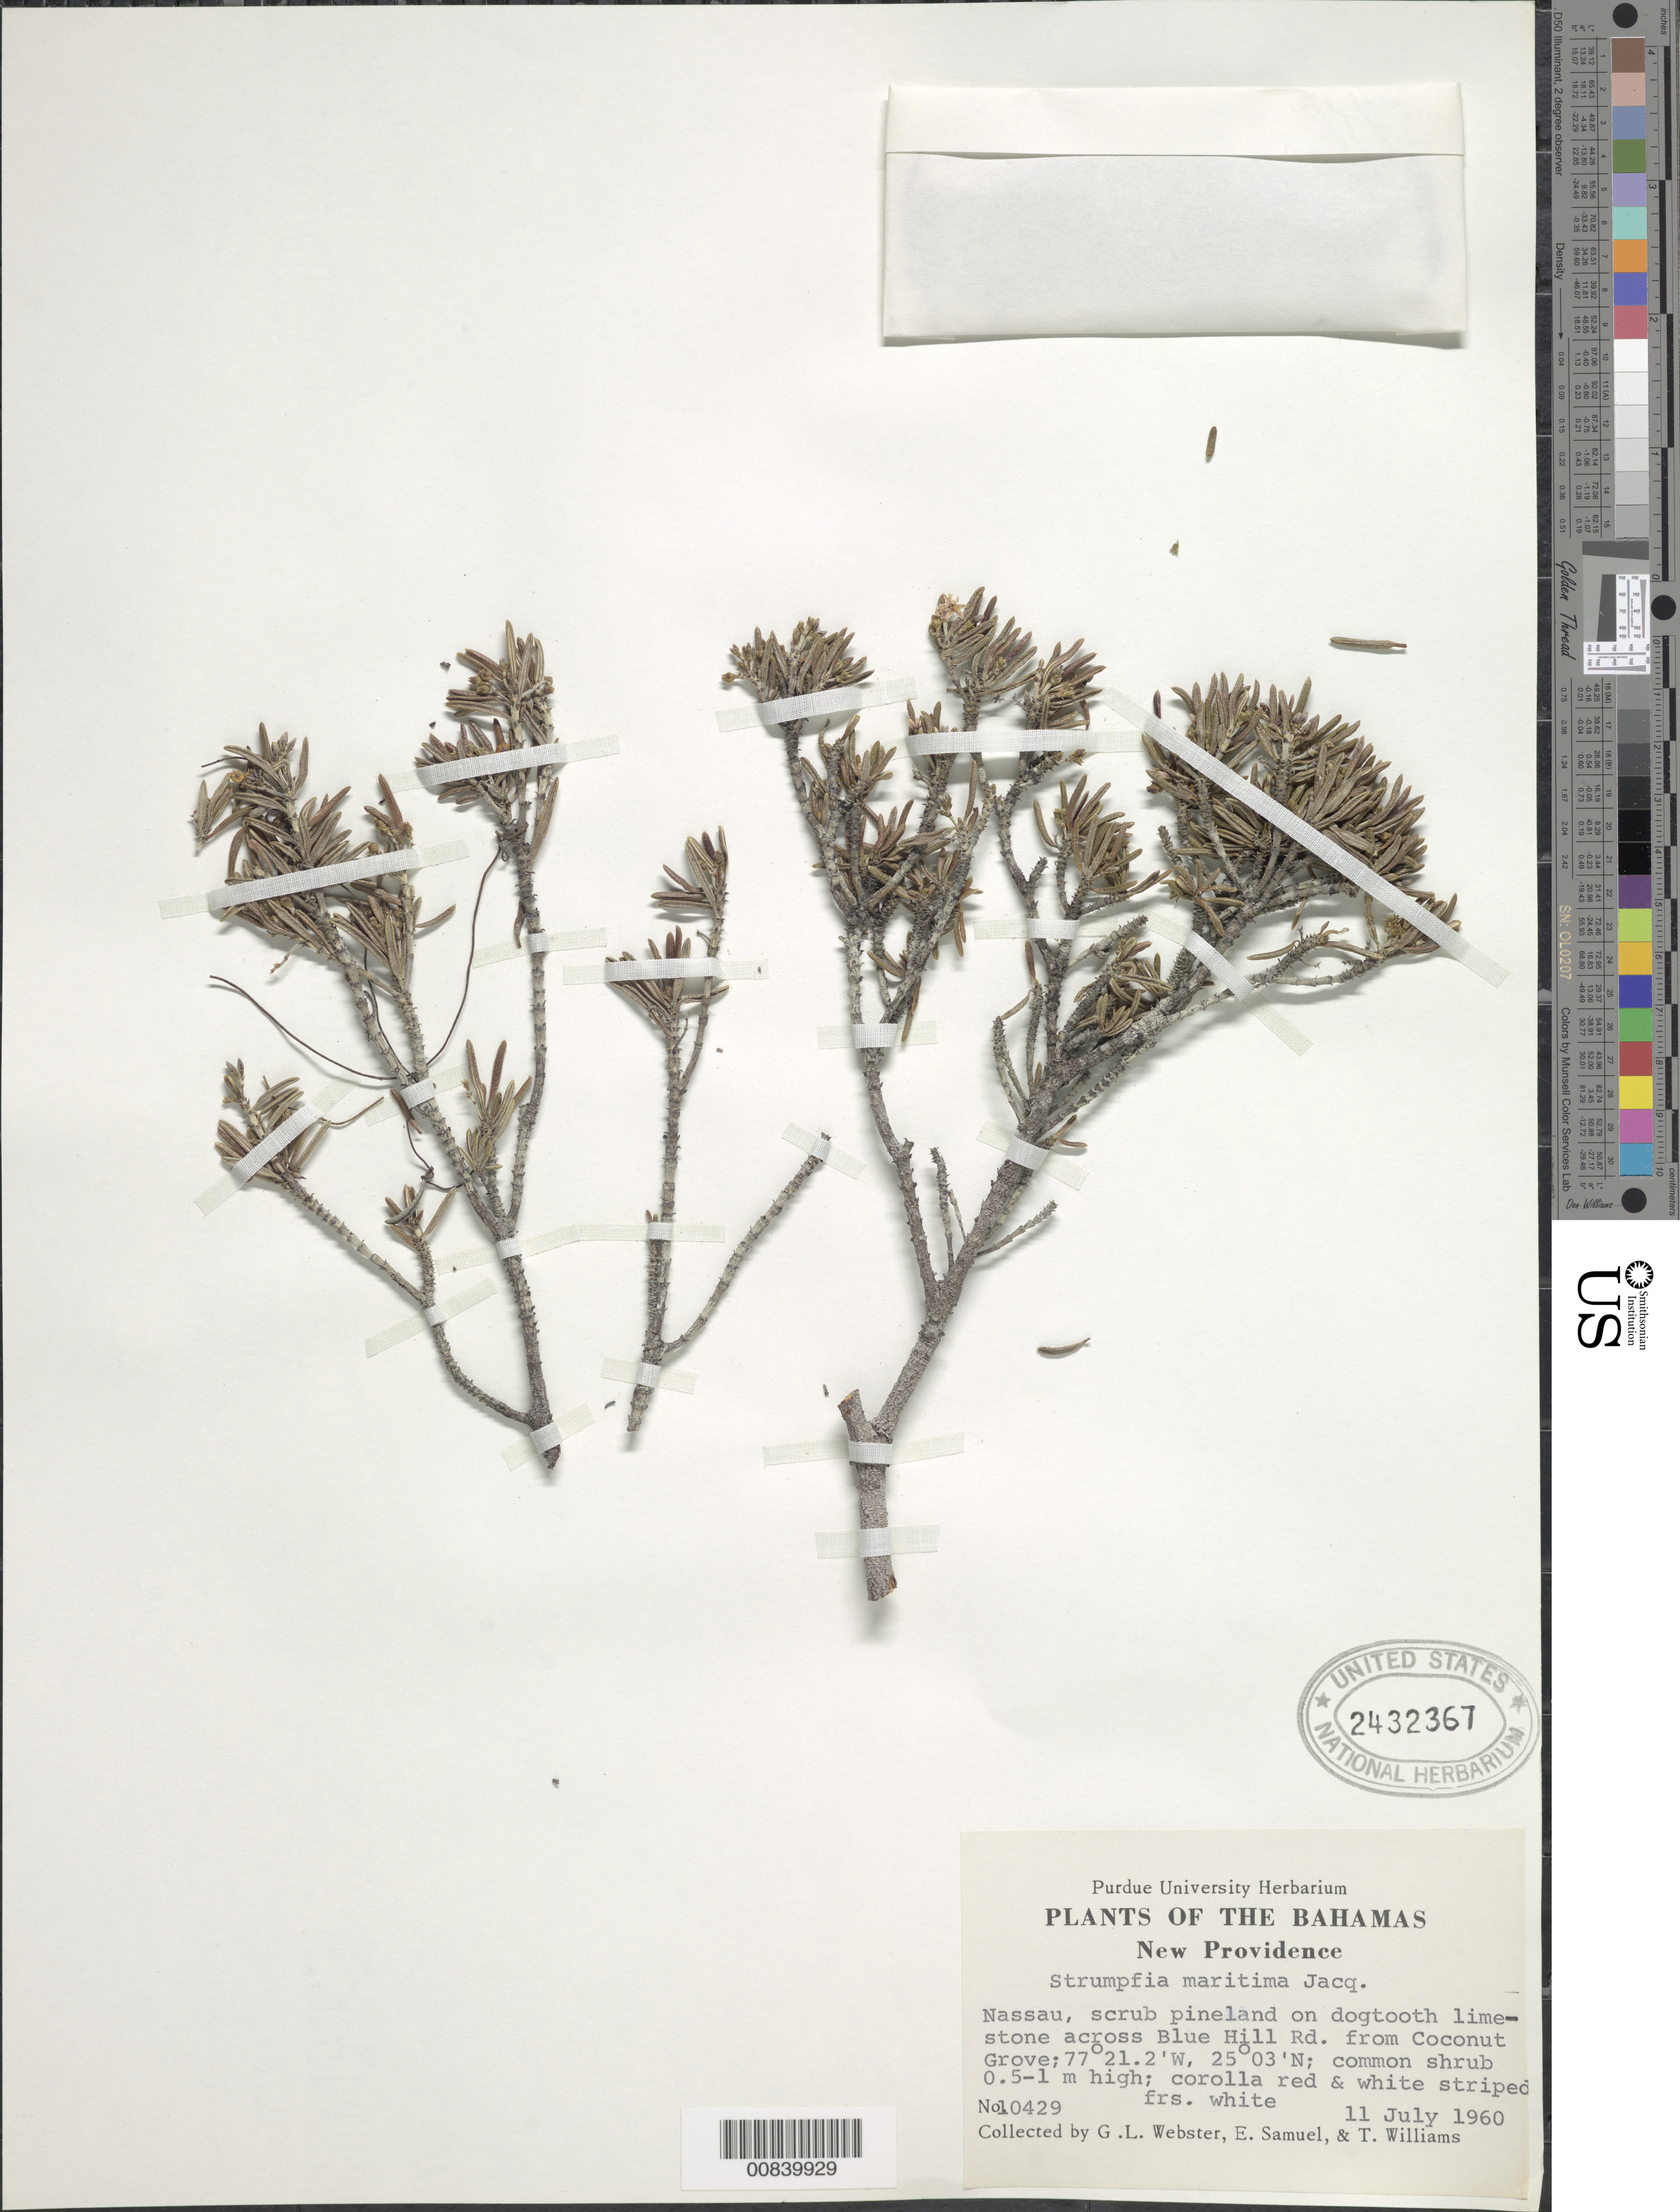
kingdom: Plantae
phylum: Tracheophyta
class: Magnoliopsida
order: Gentianales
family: Rubiaceae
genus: Strumpfia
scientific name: Strumpfia maritima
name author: Jacq.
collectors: G. L. Webster, E. Samuel & T. Williams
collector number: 10429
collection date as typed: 11 Jul 1960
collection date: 1960-07-11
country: Bahamas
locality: New Providence. Nassau, across Blue Hill Road from Coconut Grove.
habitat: Scrub pineland on dogtooth limestone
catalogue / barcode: US 2432367